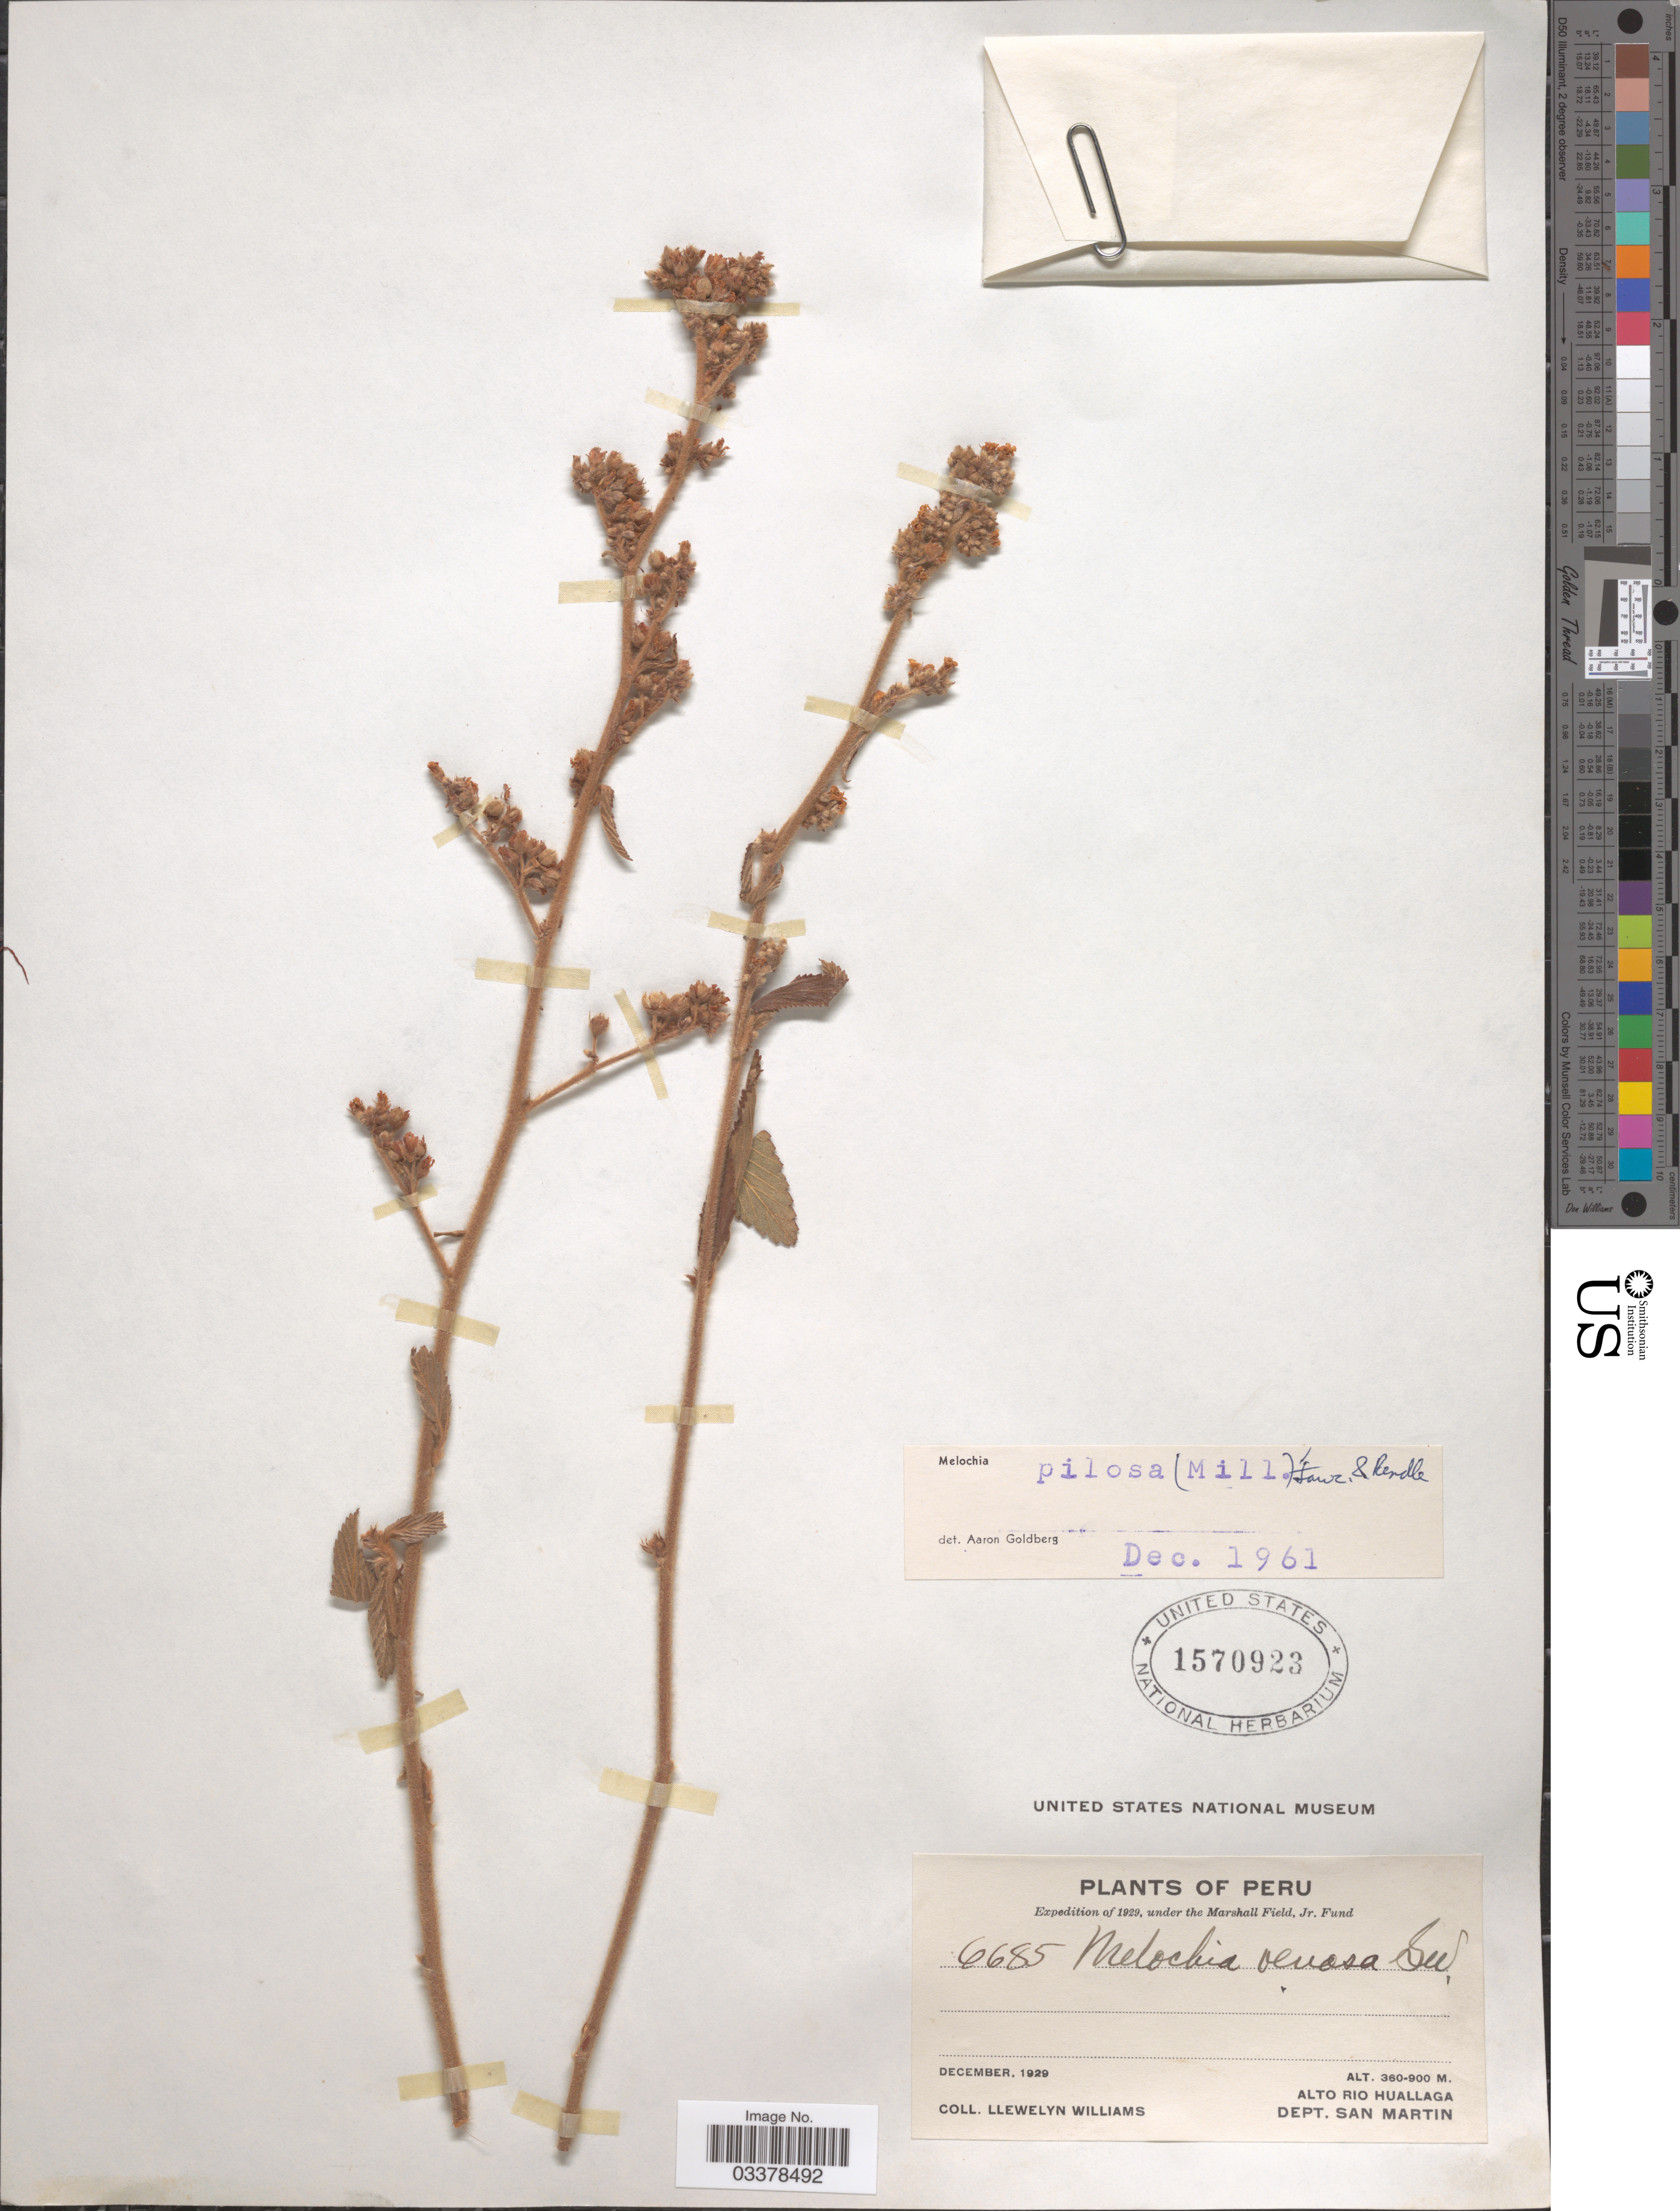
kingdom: Plantae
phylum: Tracheophyta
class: Magnoliopsida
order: Malvales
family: Malvaceae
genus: Melochia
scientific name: Melochia pilosa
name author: (Mill.) Fawc. & Rendle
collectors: Ll. Williams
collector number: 6685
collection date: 1929-12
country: Peru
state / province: San Martín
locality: Alto Rio Huallaga. Dept. San Martin.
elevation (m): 360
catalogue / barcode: US 1570923